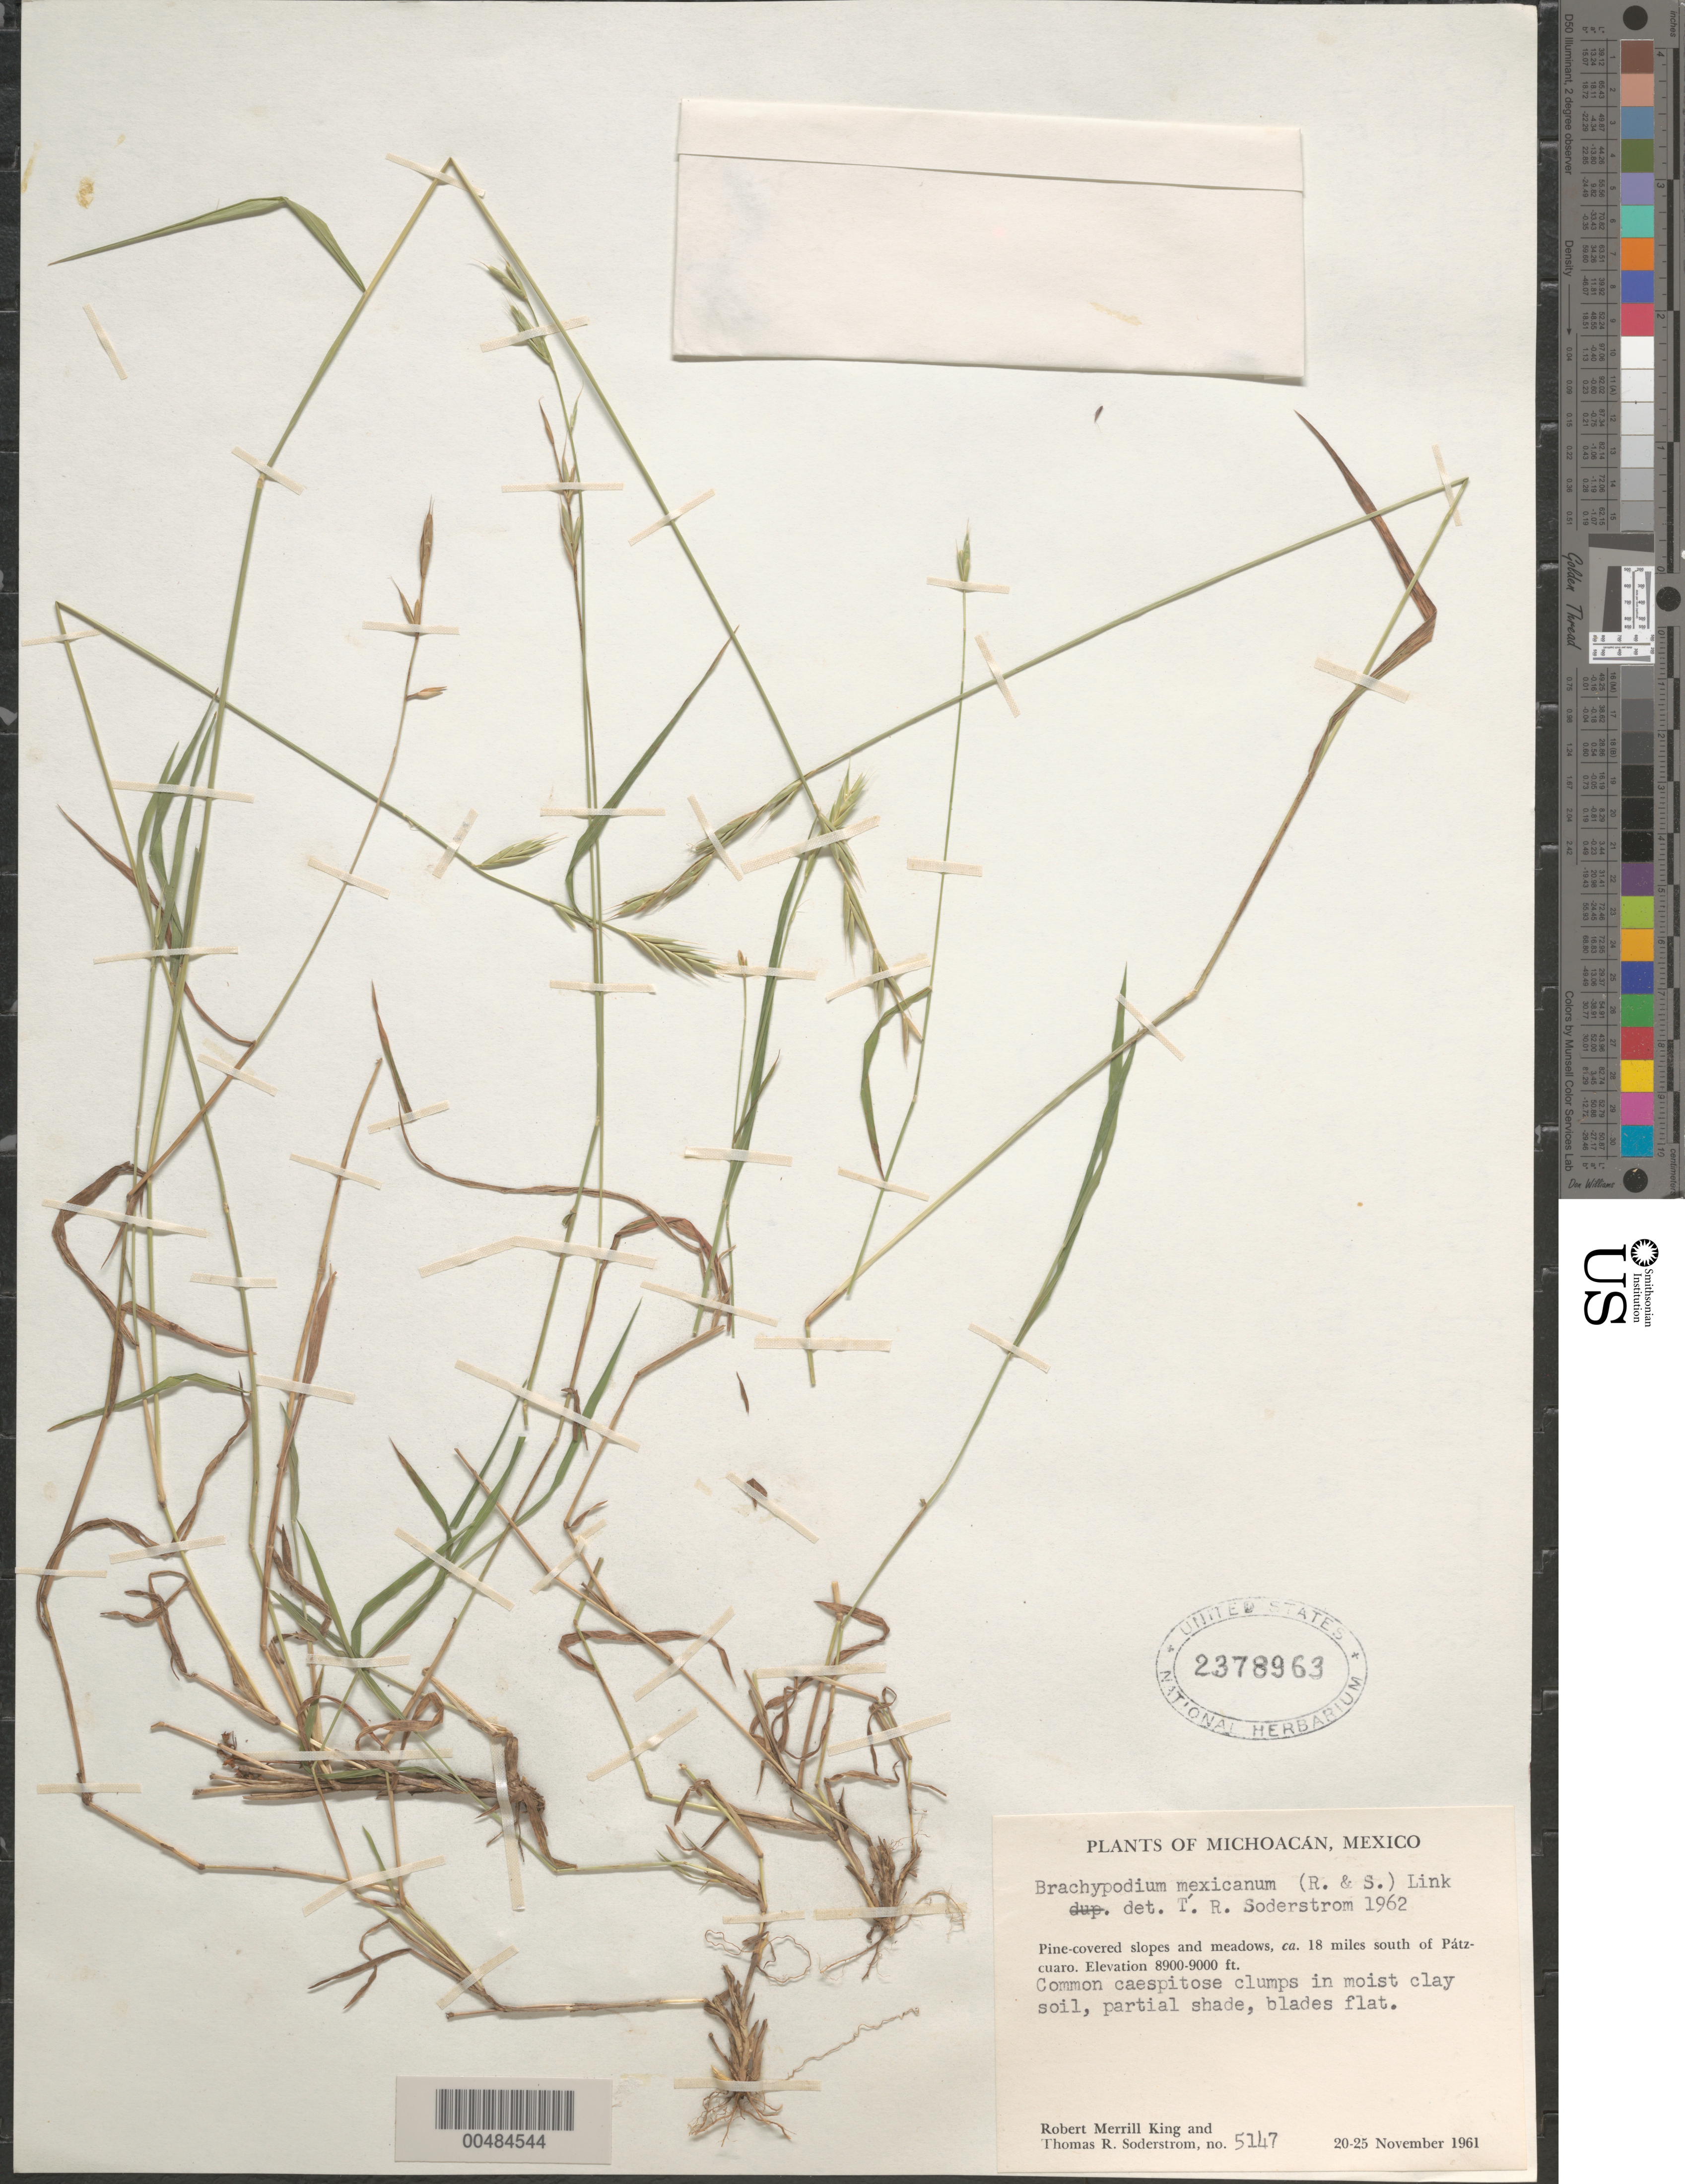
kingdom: Plantae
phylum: Tracheophyta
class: Liliopsida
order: Poales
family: Poaceae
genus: Brachypodium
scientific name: Brachypodium mexicanum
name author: (Roem. & Schult.) Link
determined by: Soderstrom, T. R.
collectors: R. M. King & T. R. Soderstrom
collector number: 5147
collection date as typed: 20 Nov 1961 to 25 Nov 1961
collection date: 1961-11-20/1961-11-25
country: Mexico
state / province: Michoacán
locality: About 18 mi S of Patzcuaro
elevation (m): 2713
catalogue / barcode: US 2378963